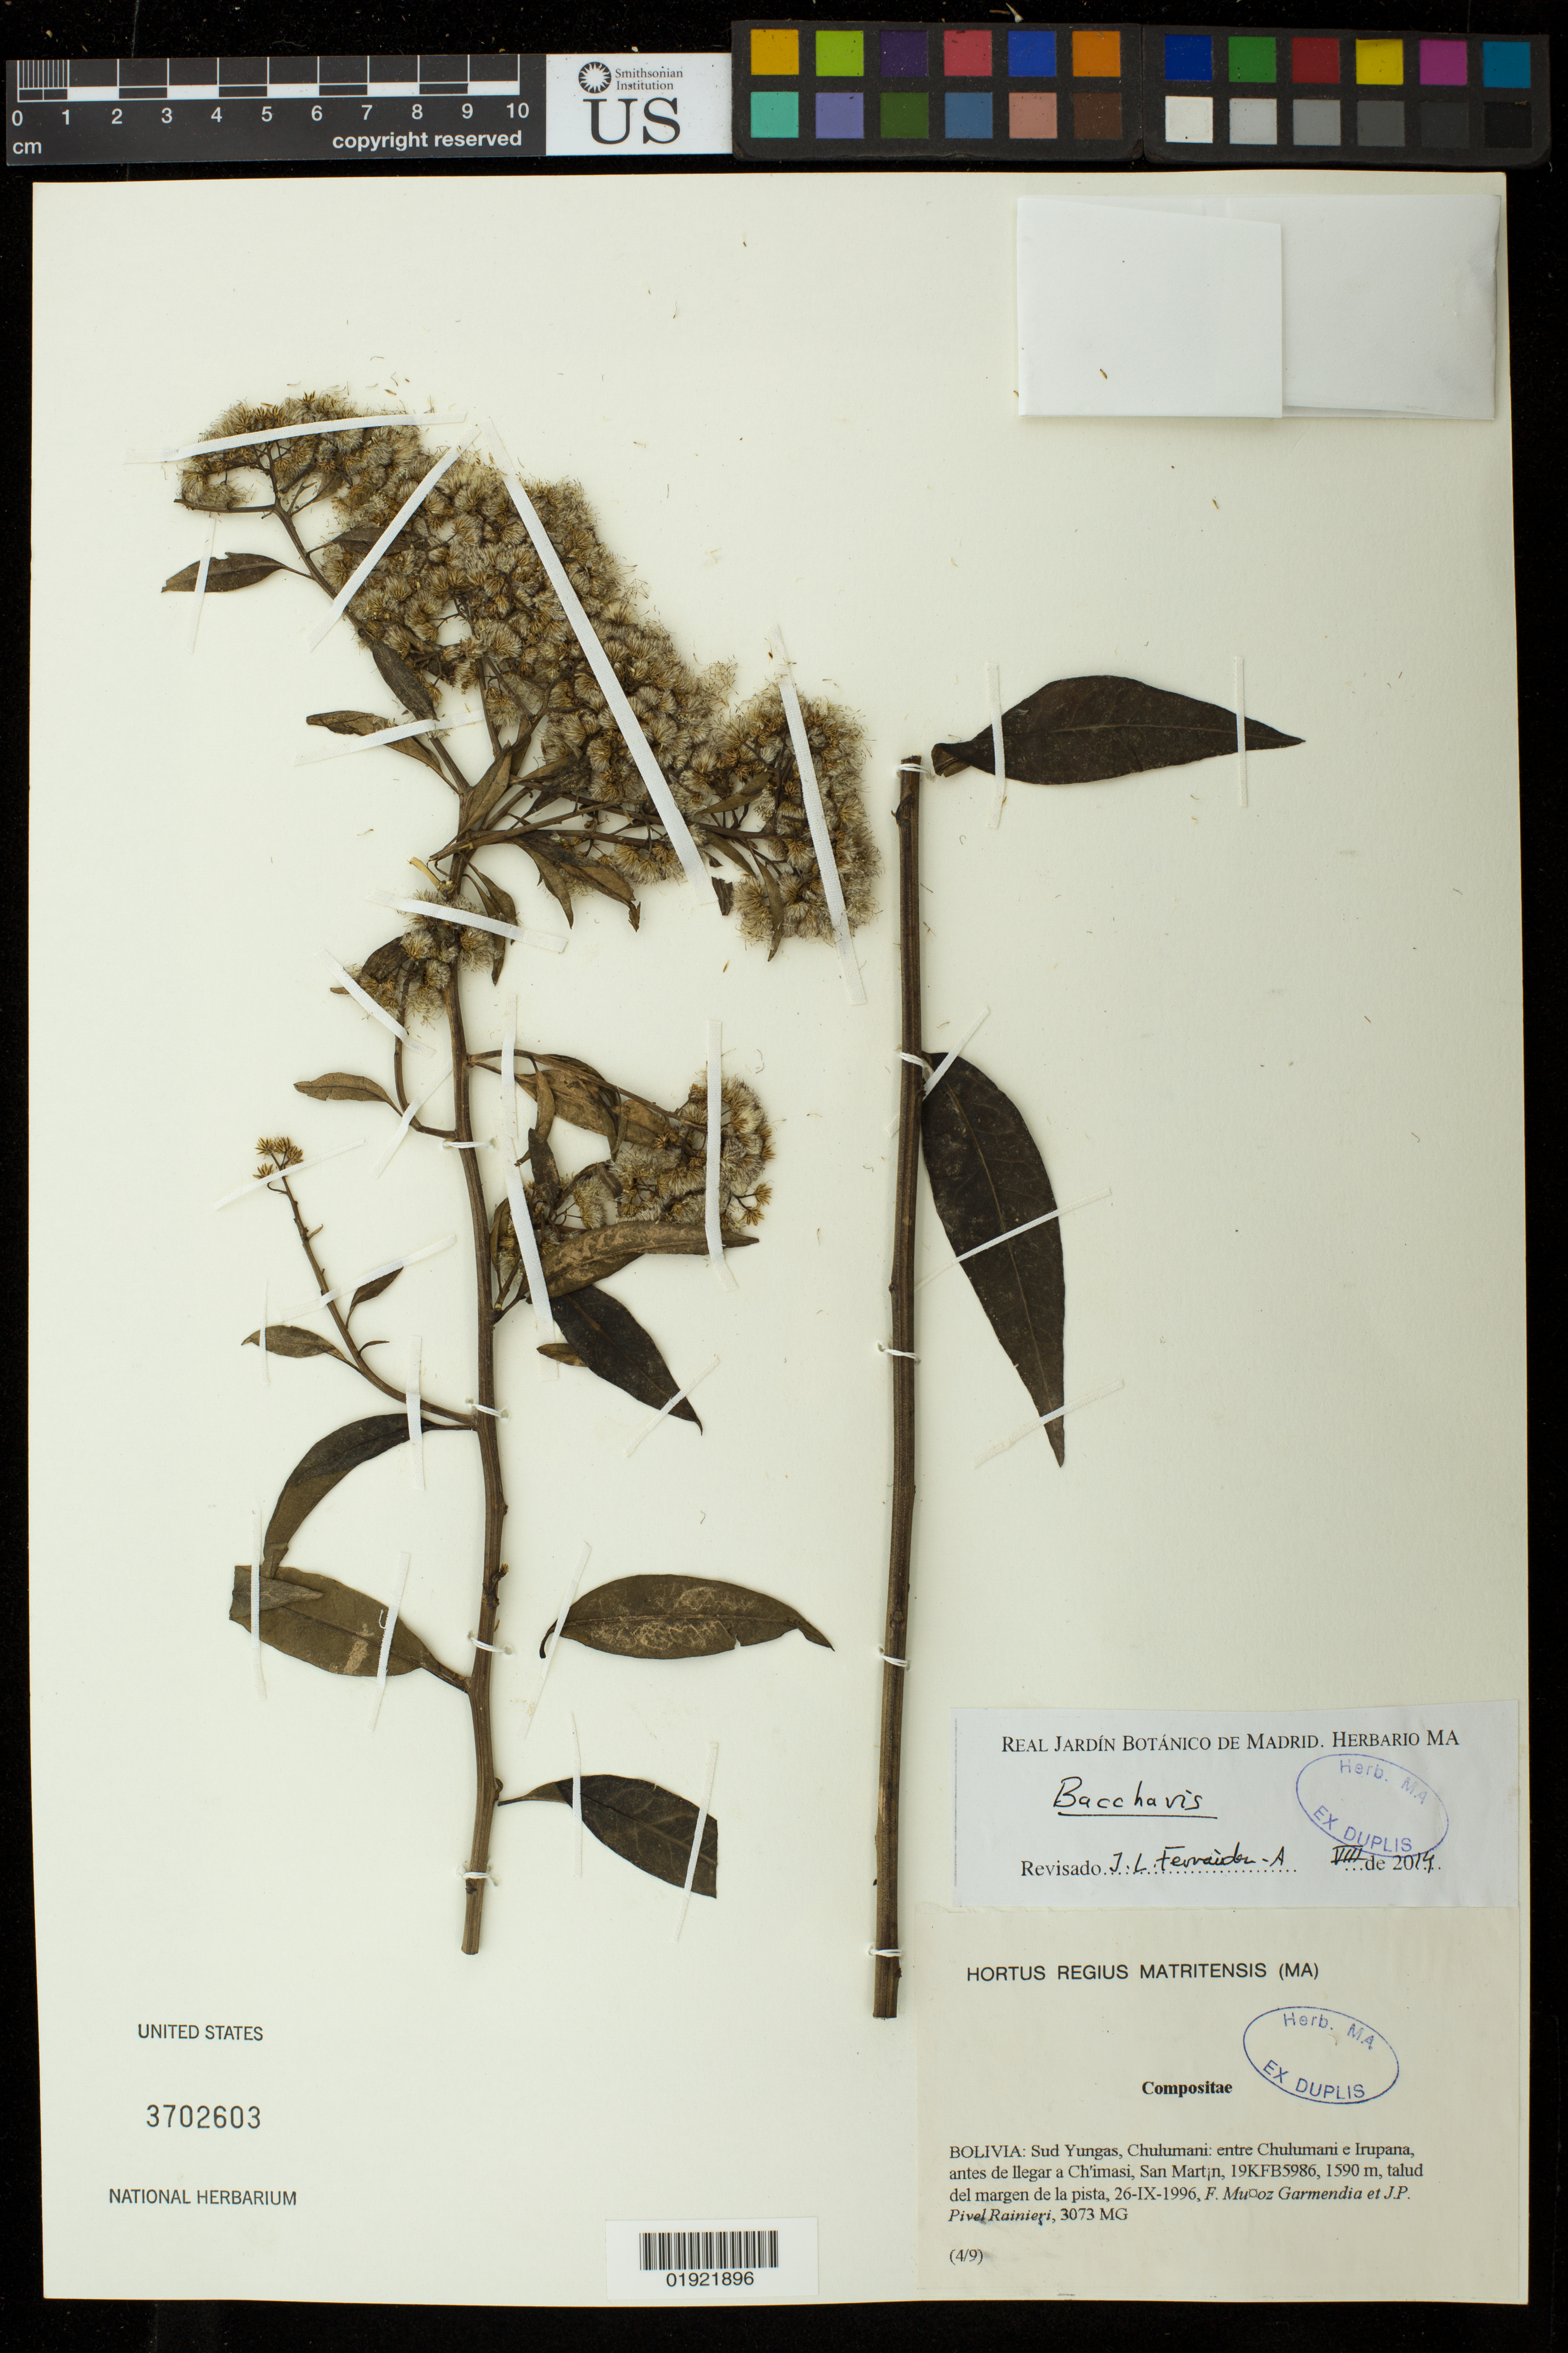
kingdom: Plantae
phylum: Tracheophyta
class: Magnoliopsida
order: Asterales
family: Asteraceae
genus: Baccharis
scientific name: Baccharis sp.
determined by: Fernández-Alonso, J. L.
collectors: F. Muñoz Garmendia & J. Rainieri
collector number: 3073 MG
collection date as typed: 26-IX-1996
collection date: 1996-09-26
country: Bolivia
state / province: La Paz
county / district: Sud Yungas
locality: Chulumani: entre Chulumani e Irupana, antes de Ilegar a Ch'imasi, San Martin, 19KFB5986, talud del margen de la pista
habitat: talud del margin de la pista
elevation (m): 1590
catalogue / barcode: US 3702603